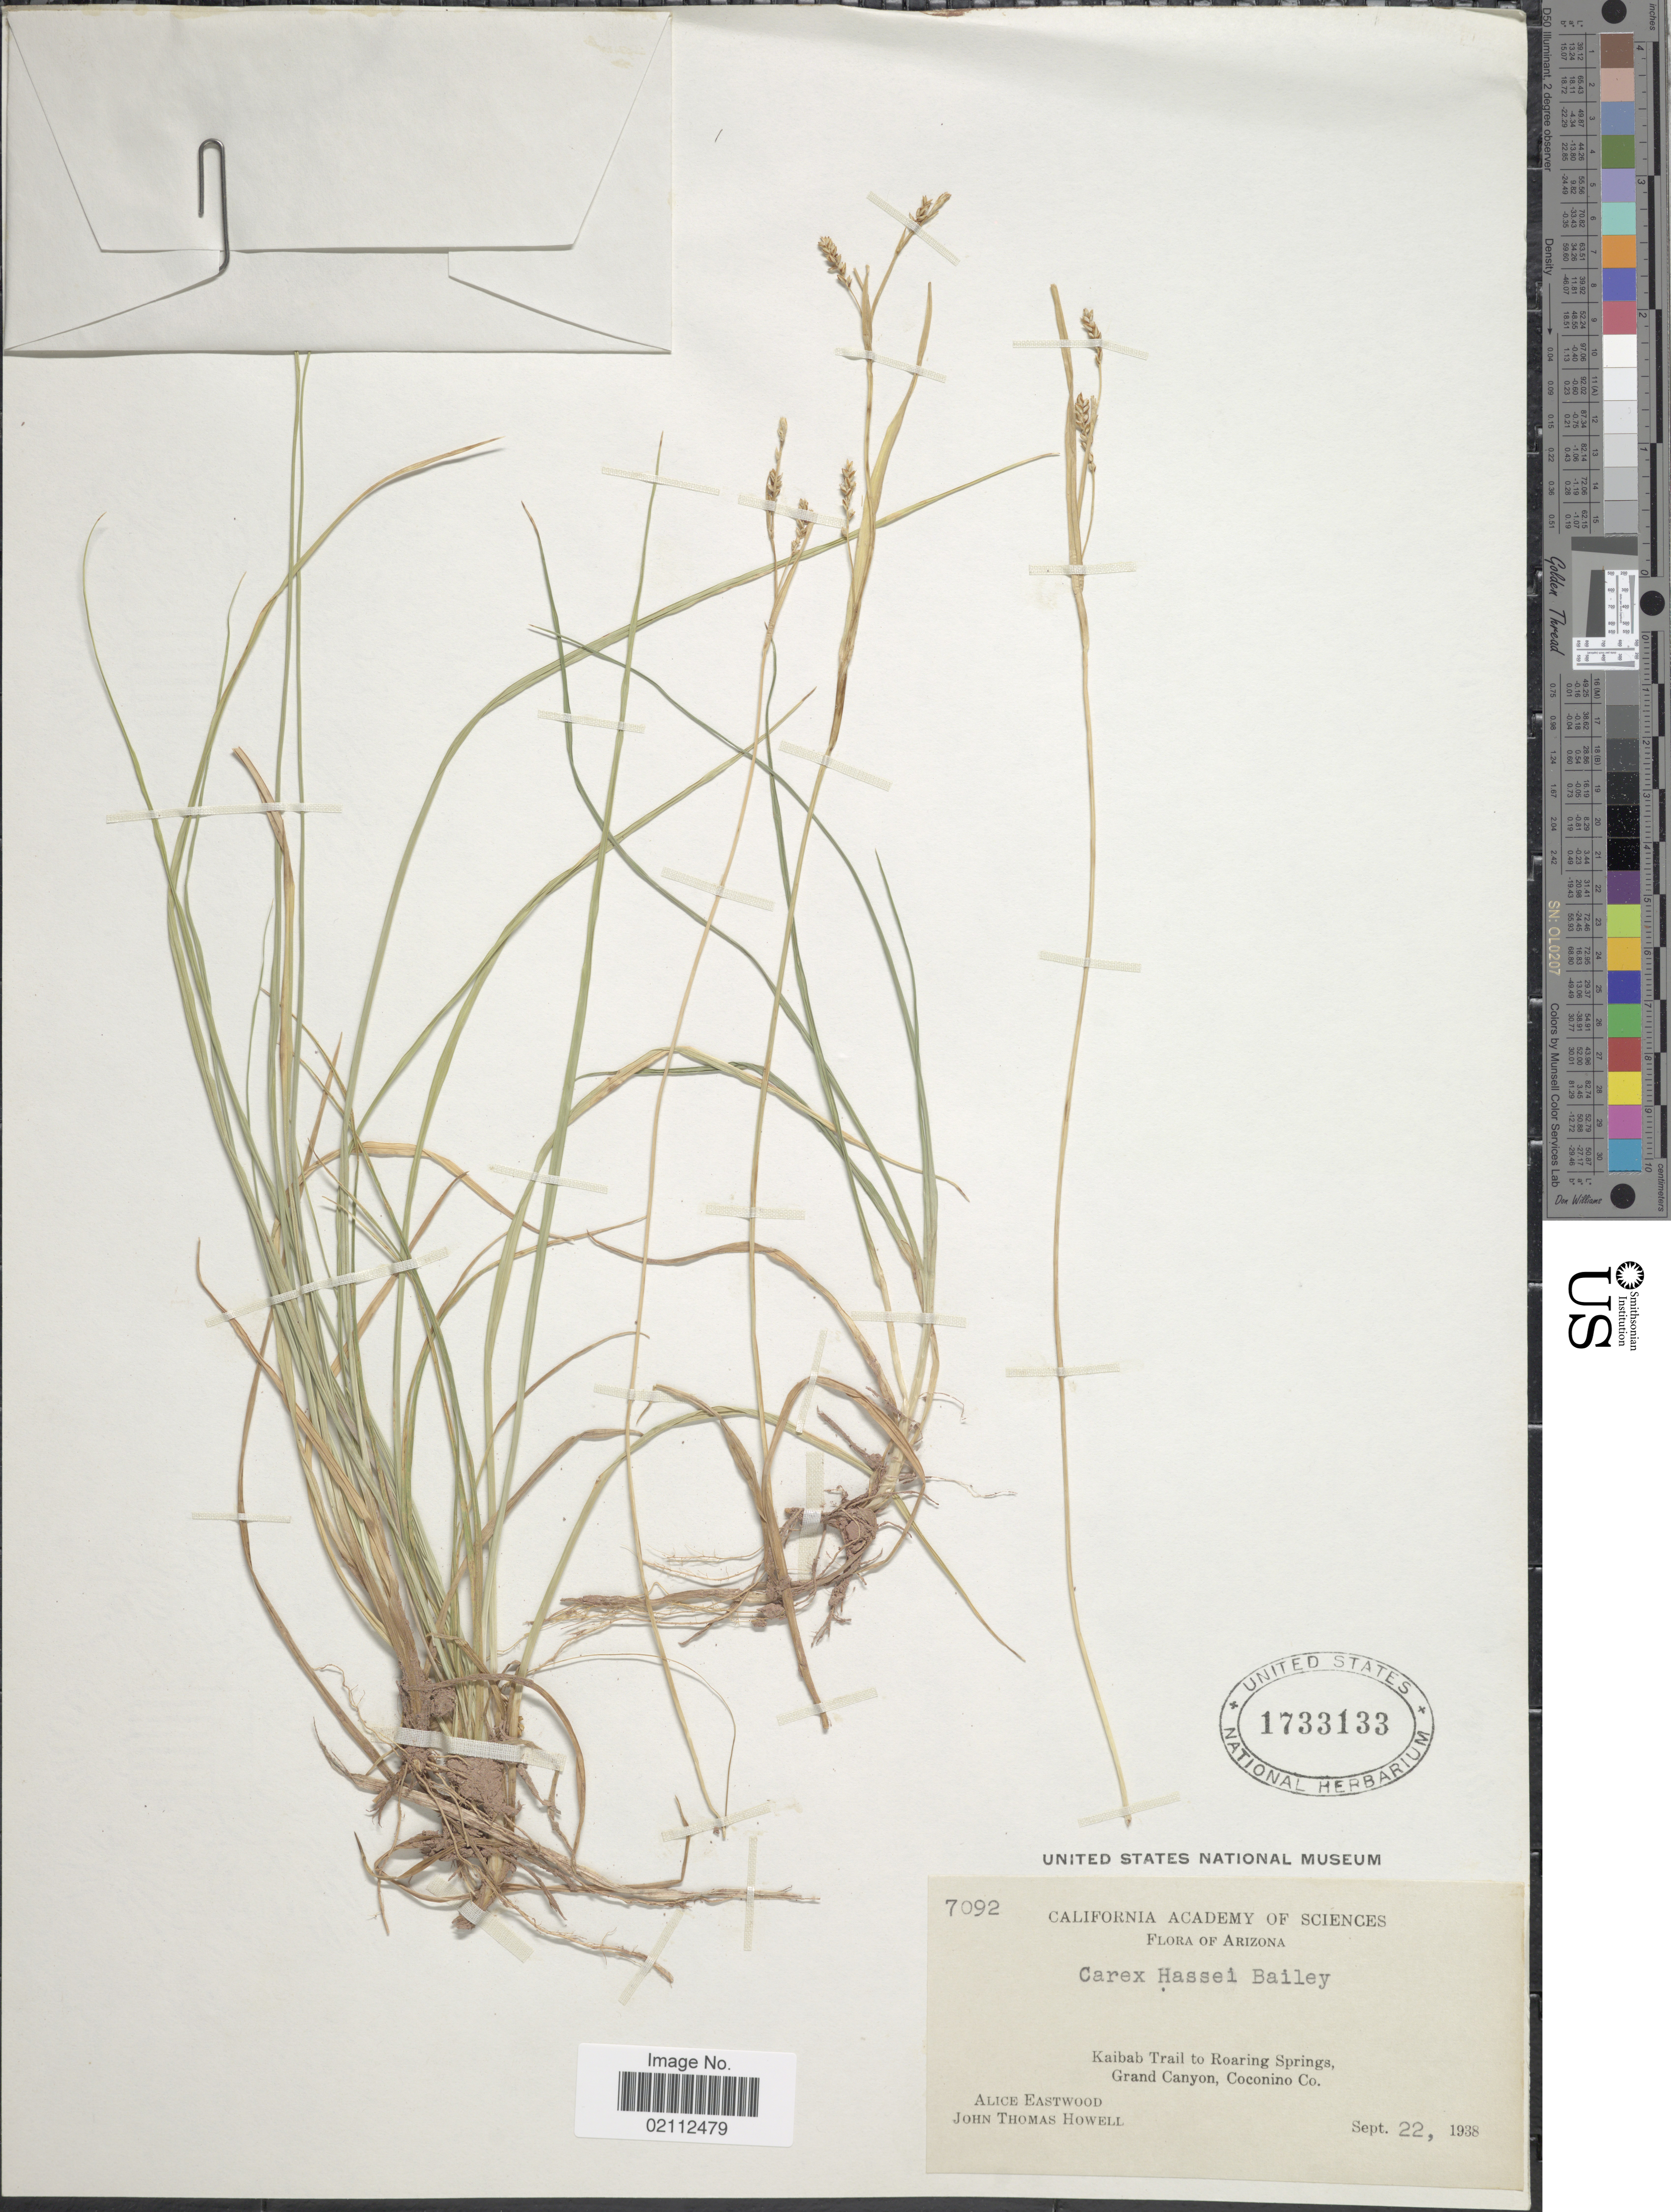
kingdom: Plantae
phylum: Tracheophyta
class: Liliopsida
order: Poales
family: Cyperaceae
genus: Carex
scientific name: Carex hassei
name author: L.H. Bailey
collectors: A. Eastwood & J. T. Howell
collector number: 7092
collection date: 1938-09-22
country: United States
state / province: Arizona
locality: Kaibab Trail to Roaring Springs, Grand Canyon, Coconino Co.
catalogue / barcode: US 1733133